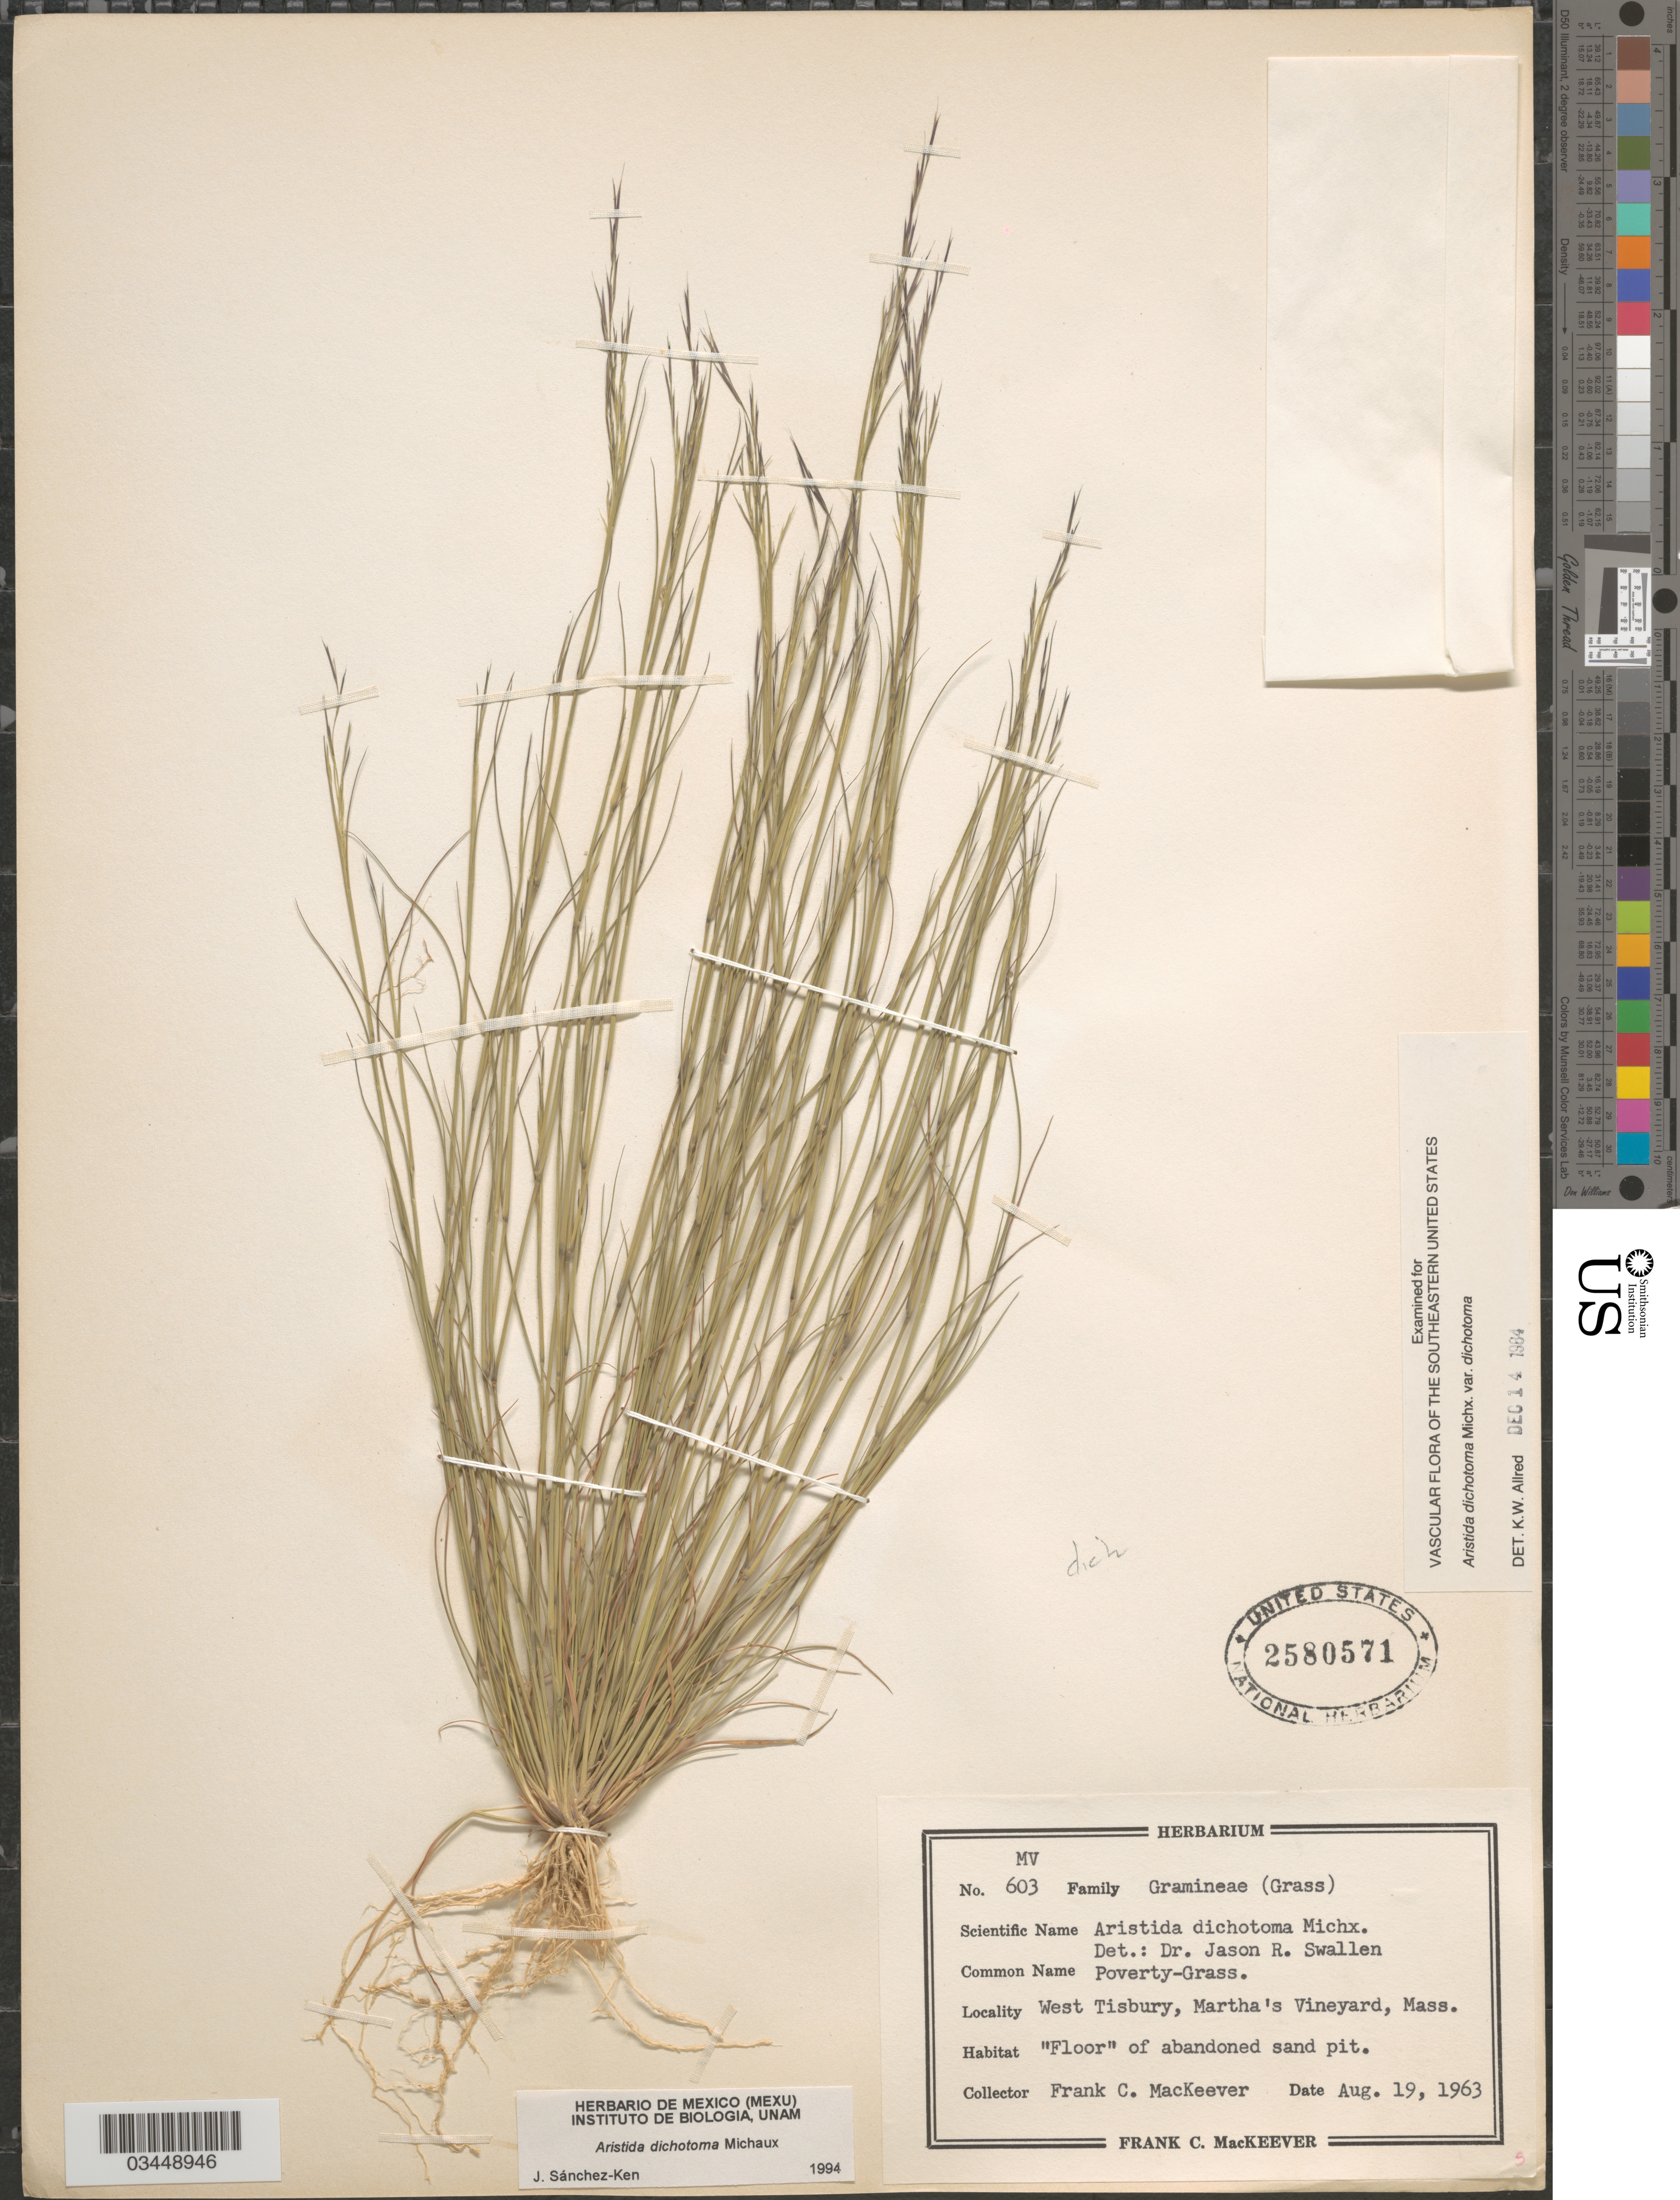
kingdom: Plantae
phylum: Tracheophyta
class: Liliopsida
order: Poales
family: Poaceae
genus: Aristida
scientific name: Aristida dichotoma var. dichotoma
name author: Michx.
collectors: F. C. MacKeever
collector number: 603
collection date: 1963-08-19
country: United States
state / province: Massachusetts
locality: West Tisbury, Martha's Vineyard.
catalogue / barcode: US 2580571